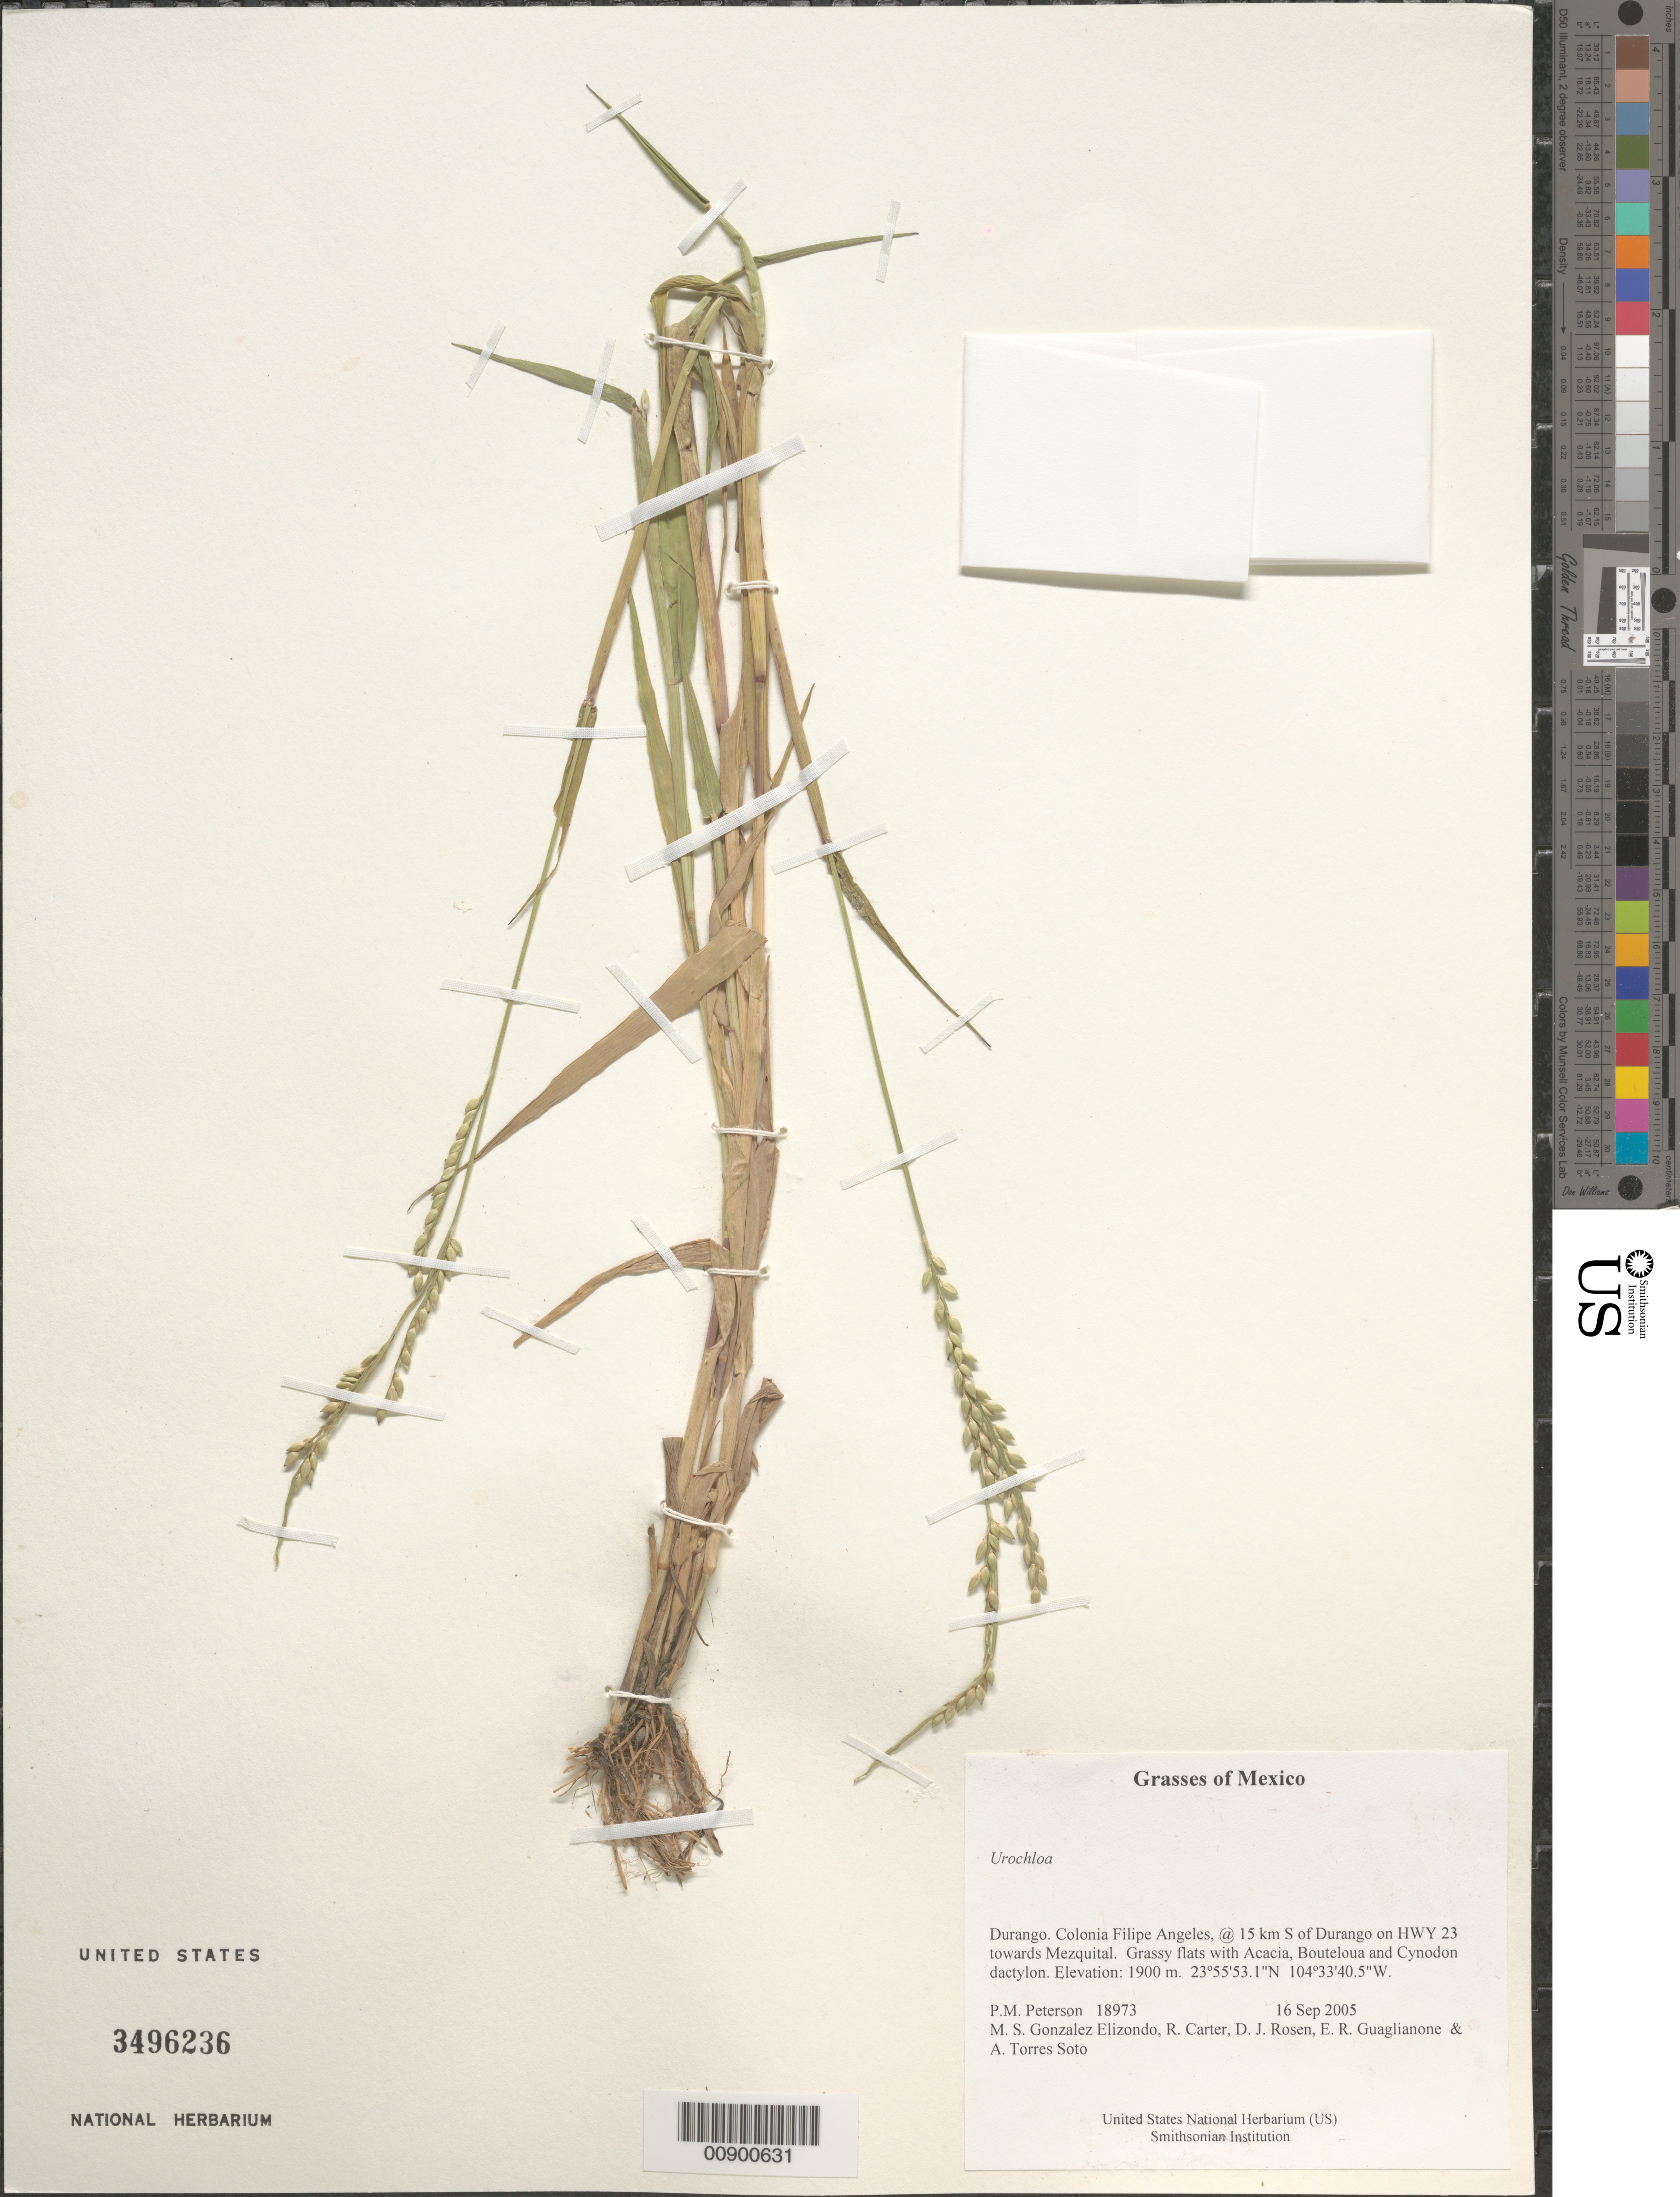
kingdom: Plantae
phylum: Tracheophyta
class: Liliopsida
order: Poales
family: Poaceae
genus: Urochloa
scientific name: Urochloa sp.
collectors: P. M. Peterson, M. S. González-Elizondo, R. Carter, D. J. Rosen, E. R. Guaglianone & A. Torres Soto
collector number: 18973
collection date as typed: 16 Sep 2005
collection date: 2005-09-16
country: Mexico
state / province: Durango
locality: Colonia Filipe Angeles, @ 15 km S of Durango on HWY 23 towards Mezquital. Grassy flats with Acacia, Bouteloua and Cynodon dactylon.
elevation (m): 1900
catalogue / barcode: US 3496236